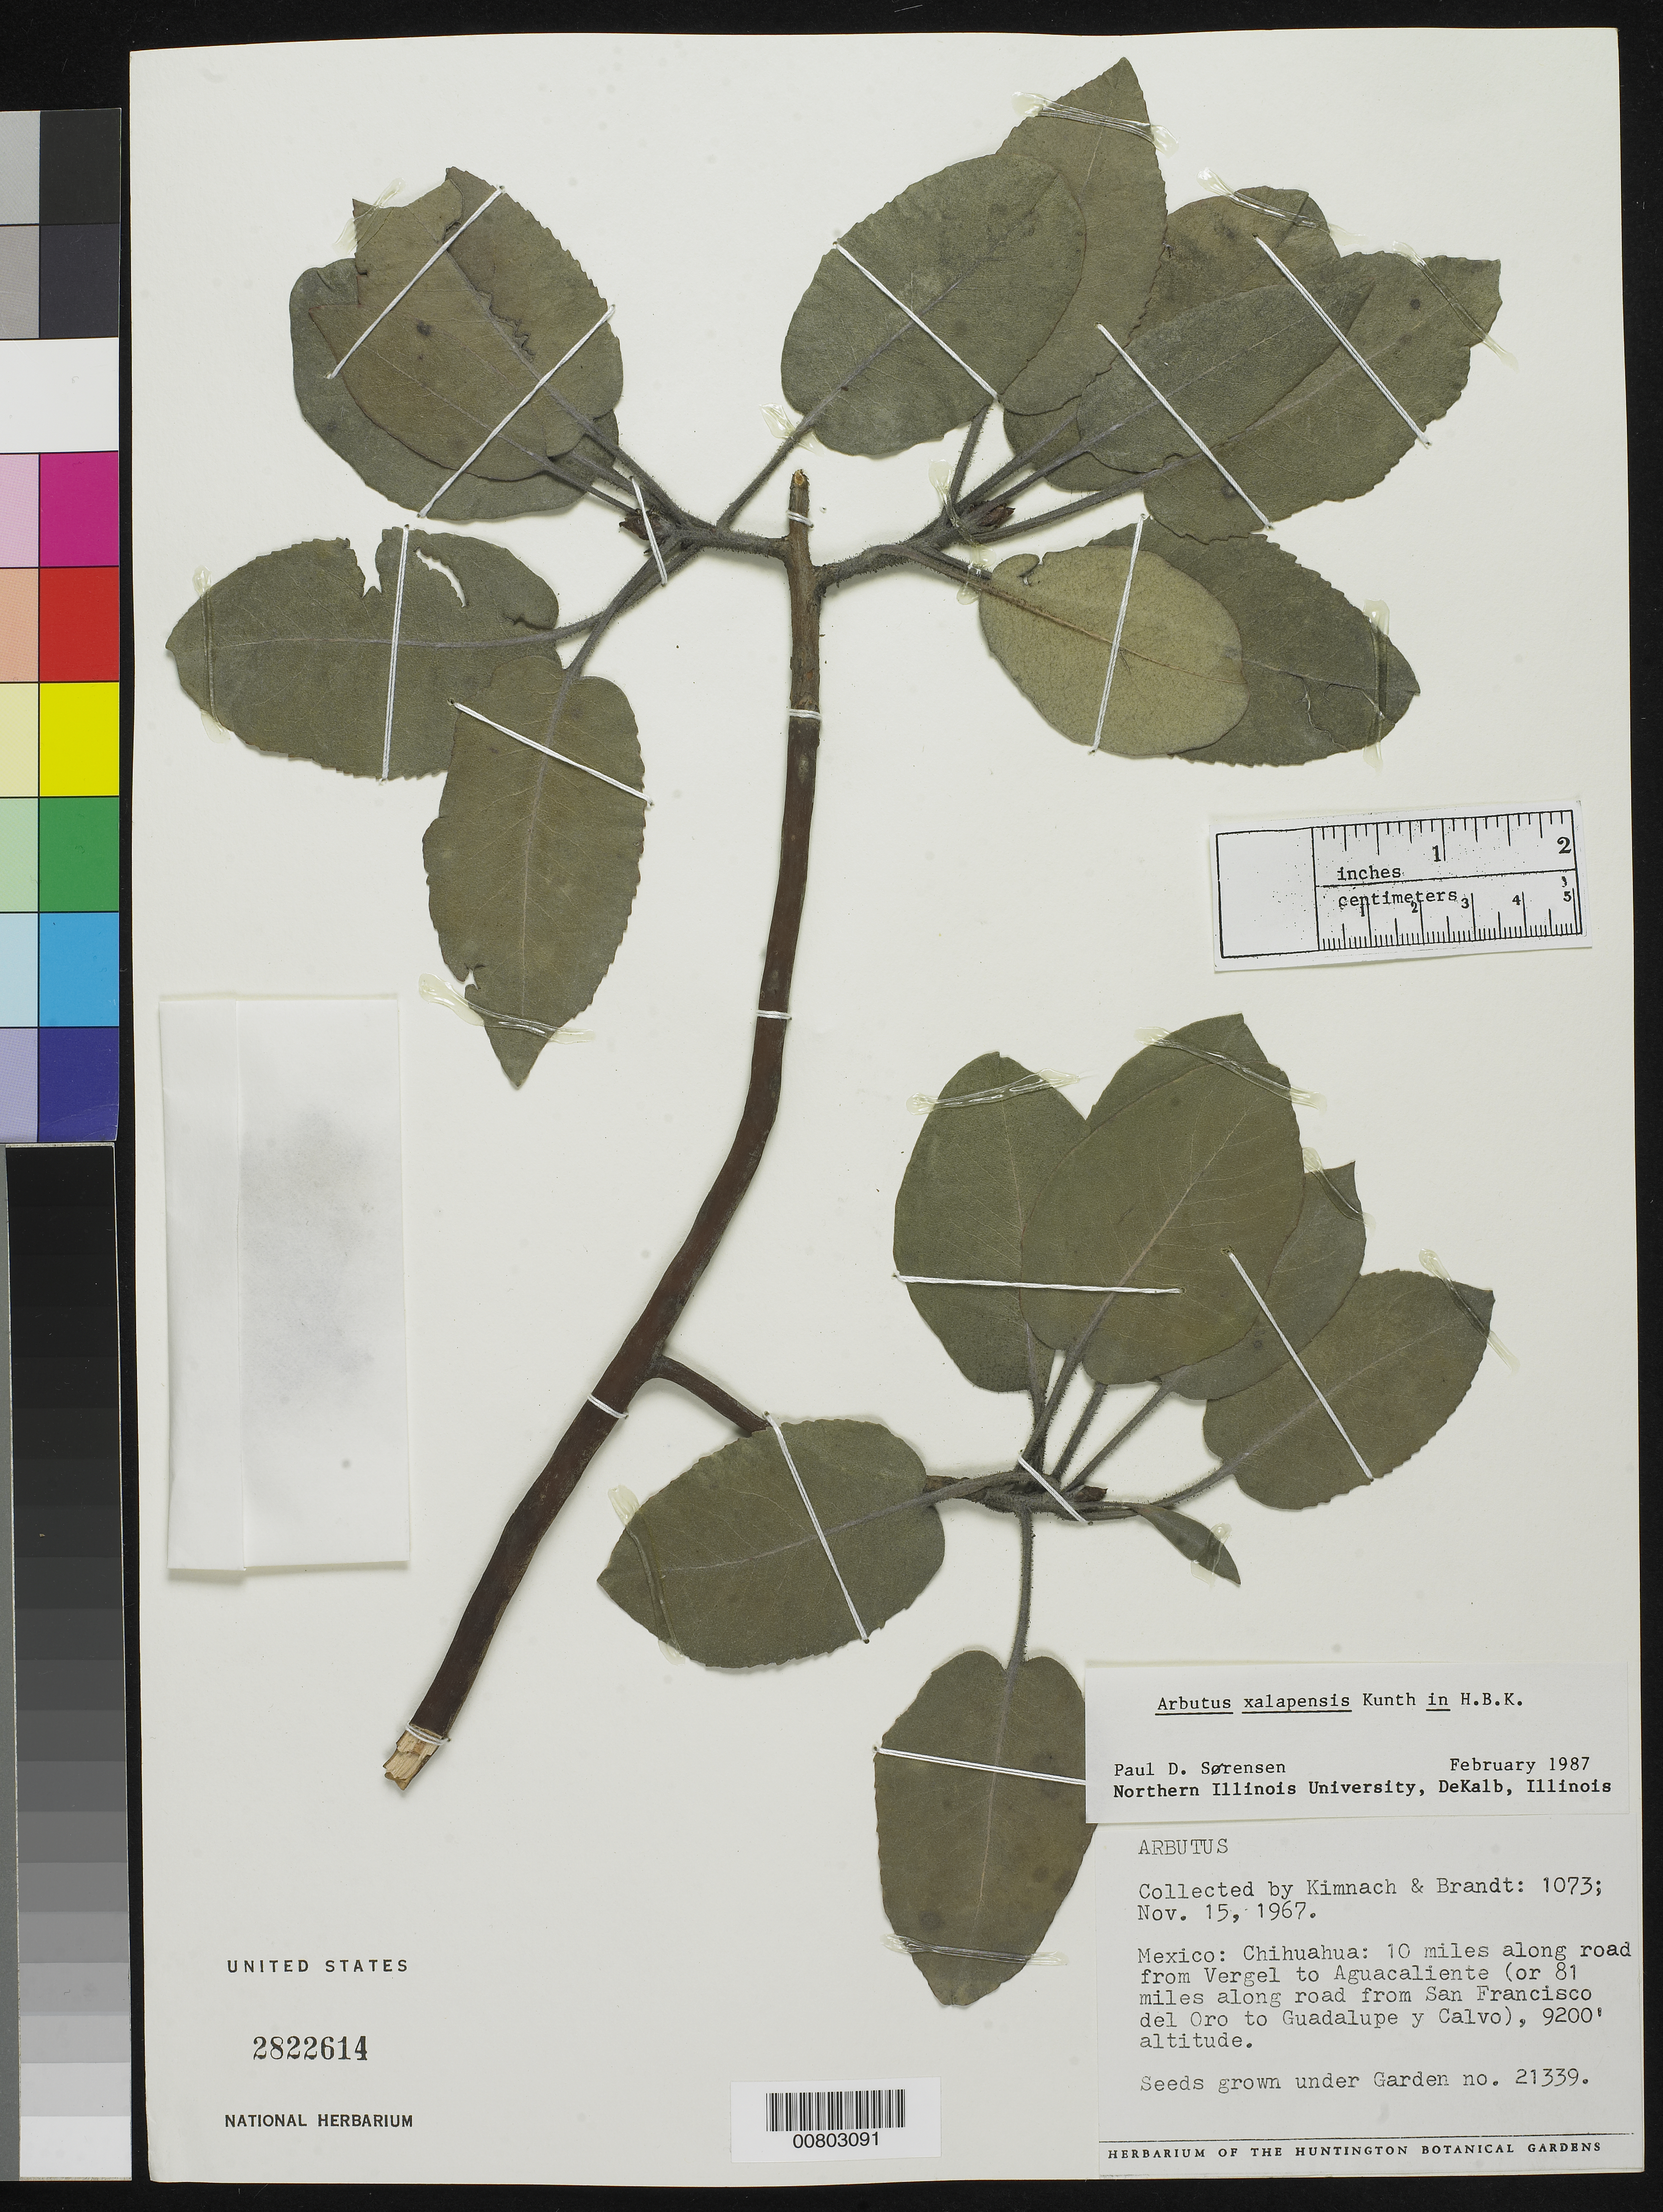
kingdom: Plantae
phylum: Tracheophyta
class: Magnoliopsida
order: Ericales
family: Ericaceae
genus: Arbutus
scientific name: Arbutus xalapensis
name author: Kunth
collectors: M. W. Kimnach & -. Brandt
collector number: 1073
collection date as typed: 15 Nov 1967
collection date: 1967-11-15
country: Mexico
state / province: Chihuahua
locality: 10 miles along road from Vergel to Aguacaliente (or 81 miles along road from San Francisco del Oro To Guadalupe y Calvo), Chihuahua.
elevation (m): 2804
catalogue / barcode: US 2822614